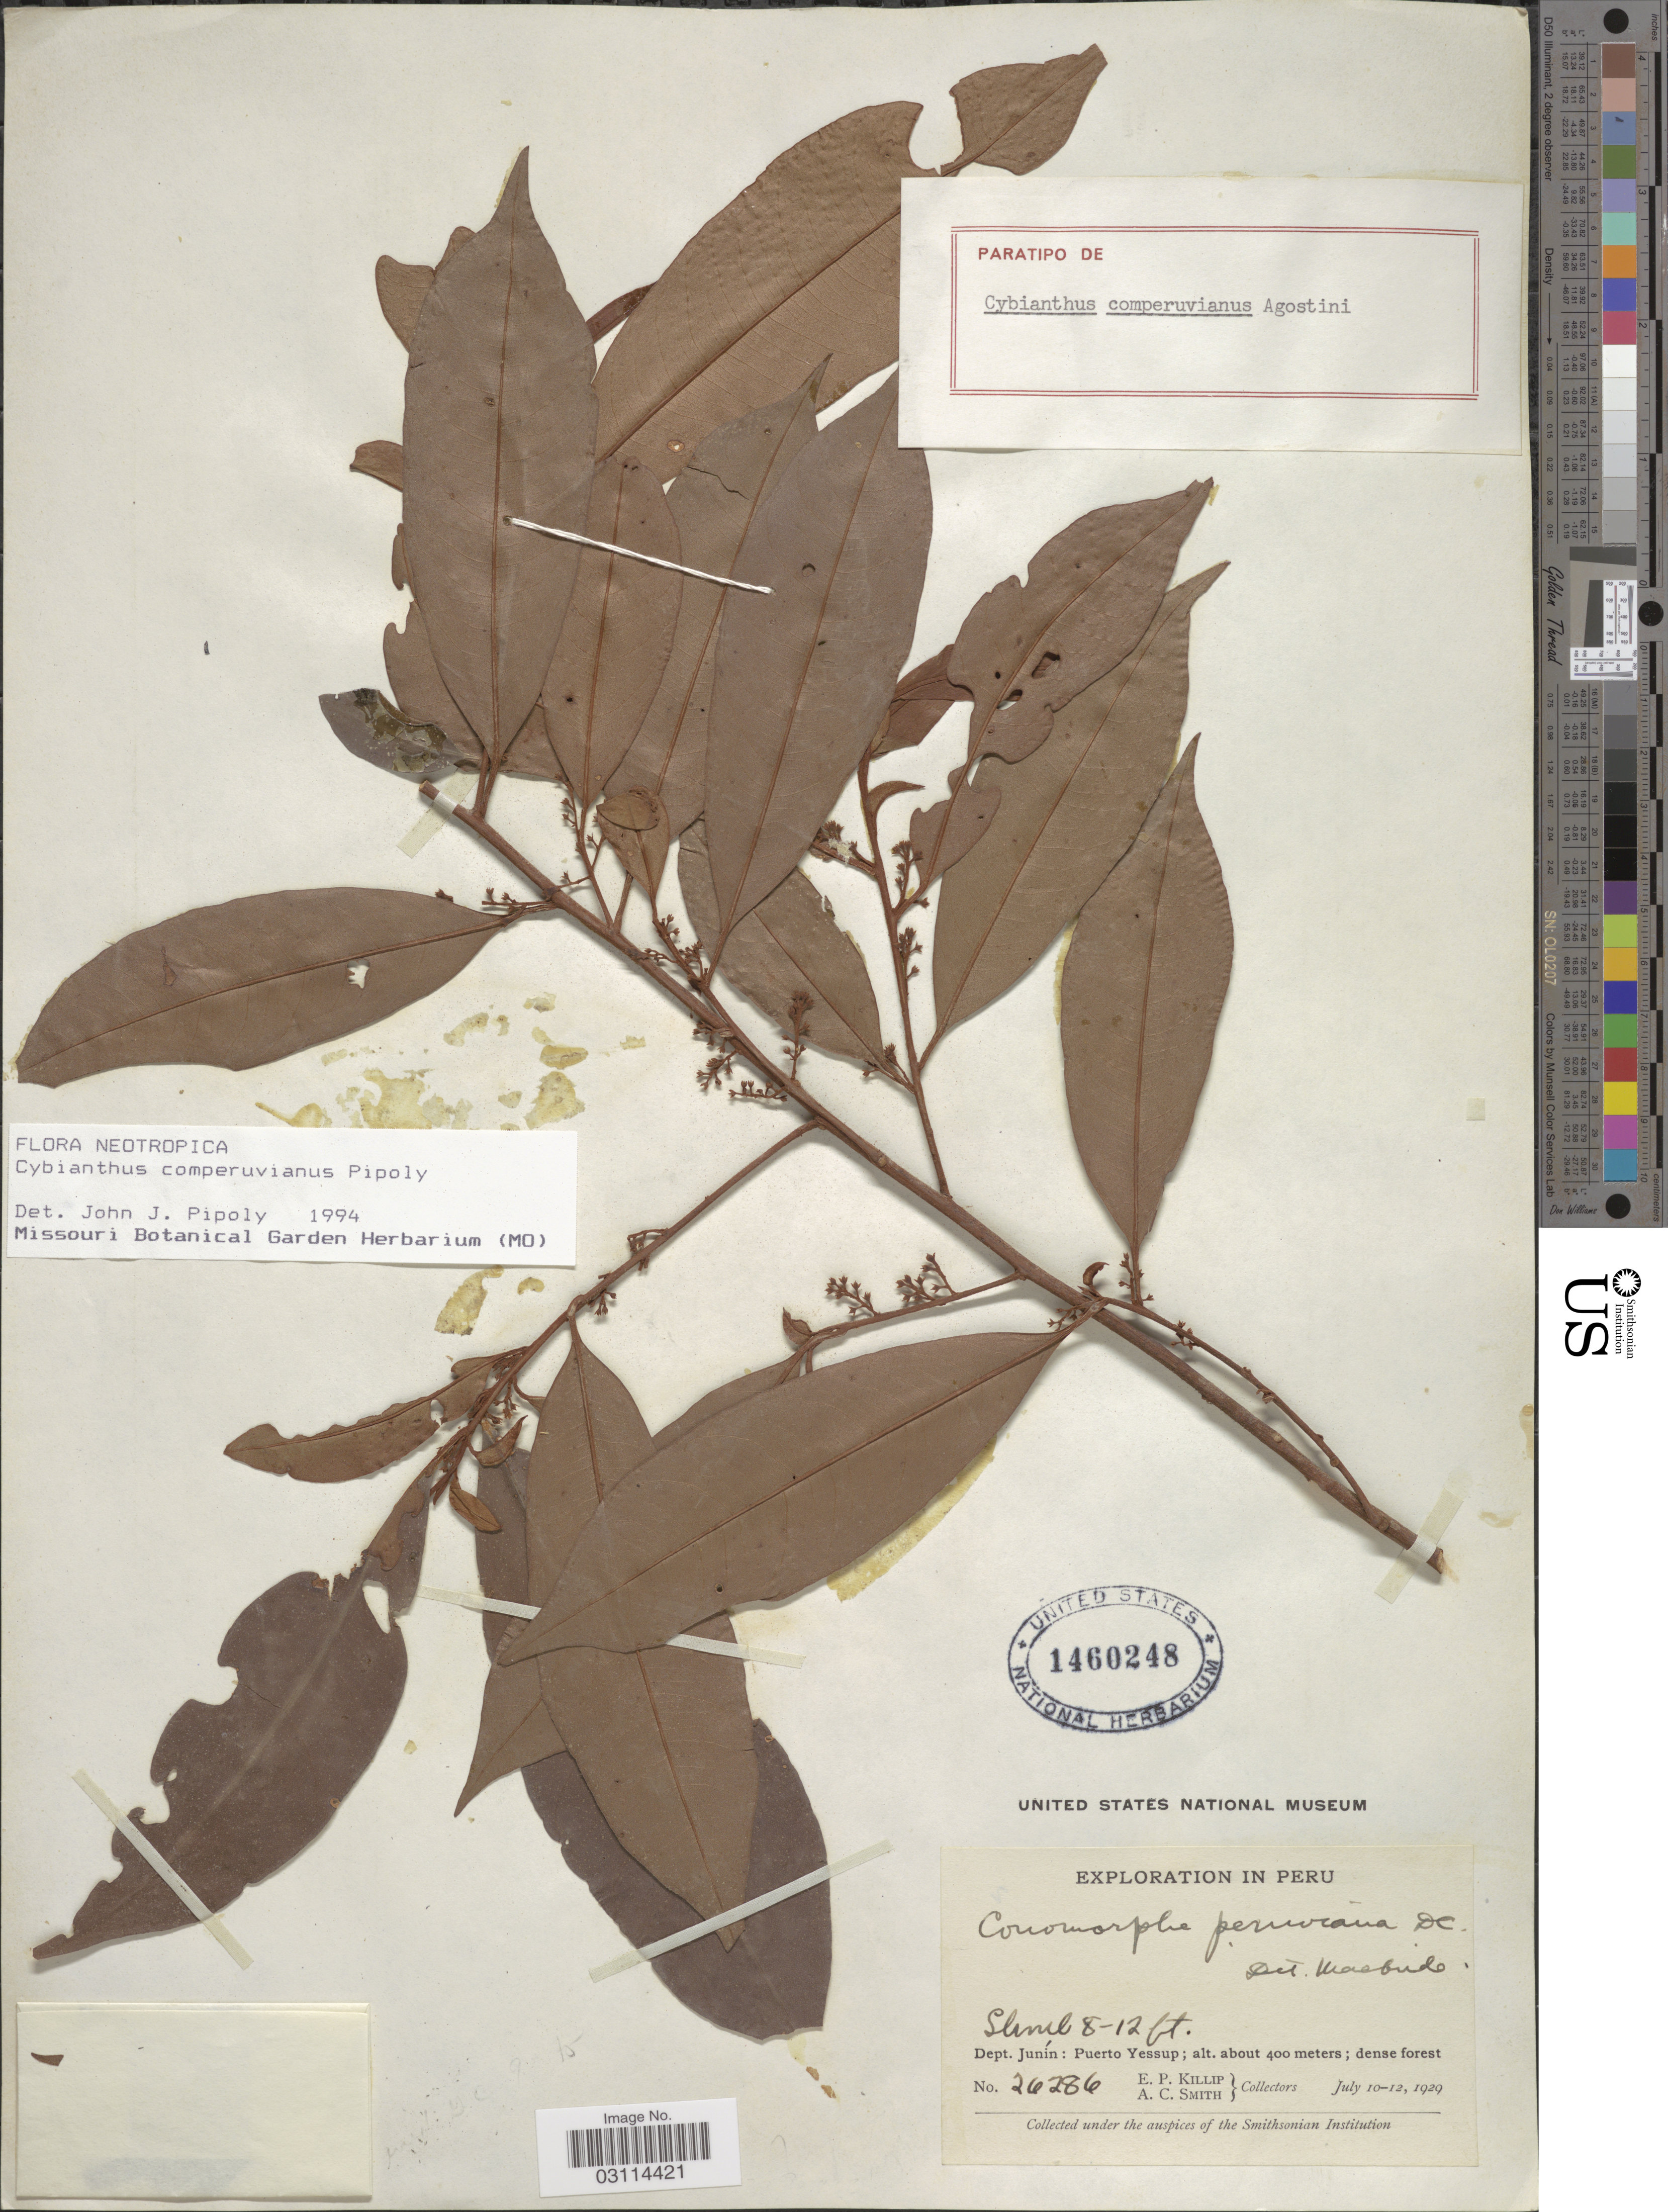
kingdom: Plantae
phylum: Tracheophyta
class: Magnoliopsida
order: Ericales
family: Primulaceae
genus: Cybianthus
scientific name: Cybianthus comperuvianus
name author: Pipoly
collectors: E. P. Killip & A. C. Smith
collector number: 26286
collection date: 1929-07-10/1929-07-12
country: Peru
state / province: Junín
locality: Dept. Junín: Puerto Yessup.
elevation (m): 400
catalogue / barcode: US 1460248